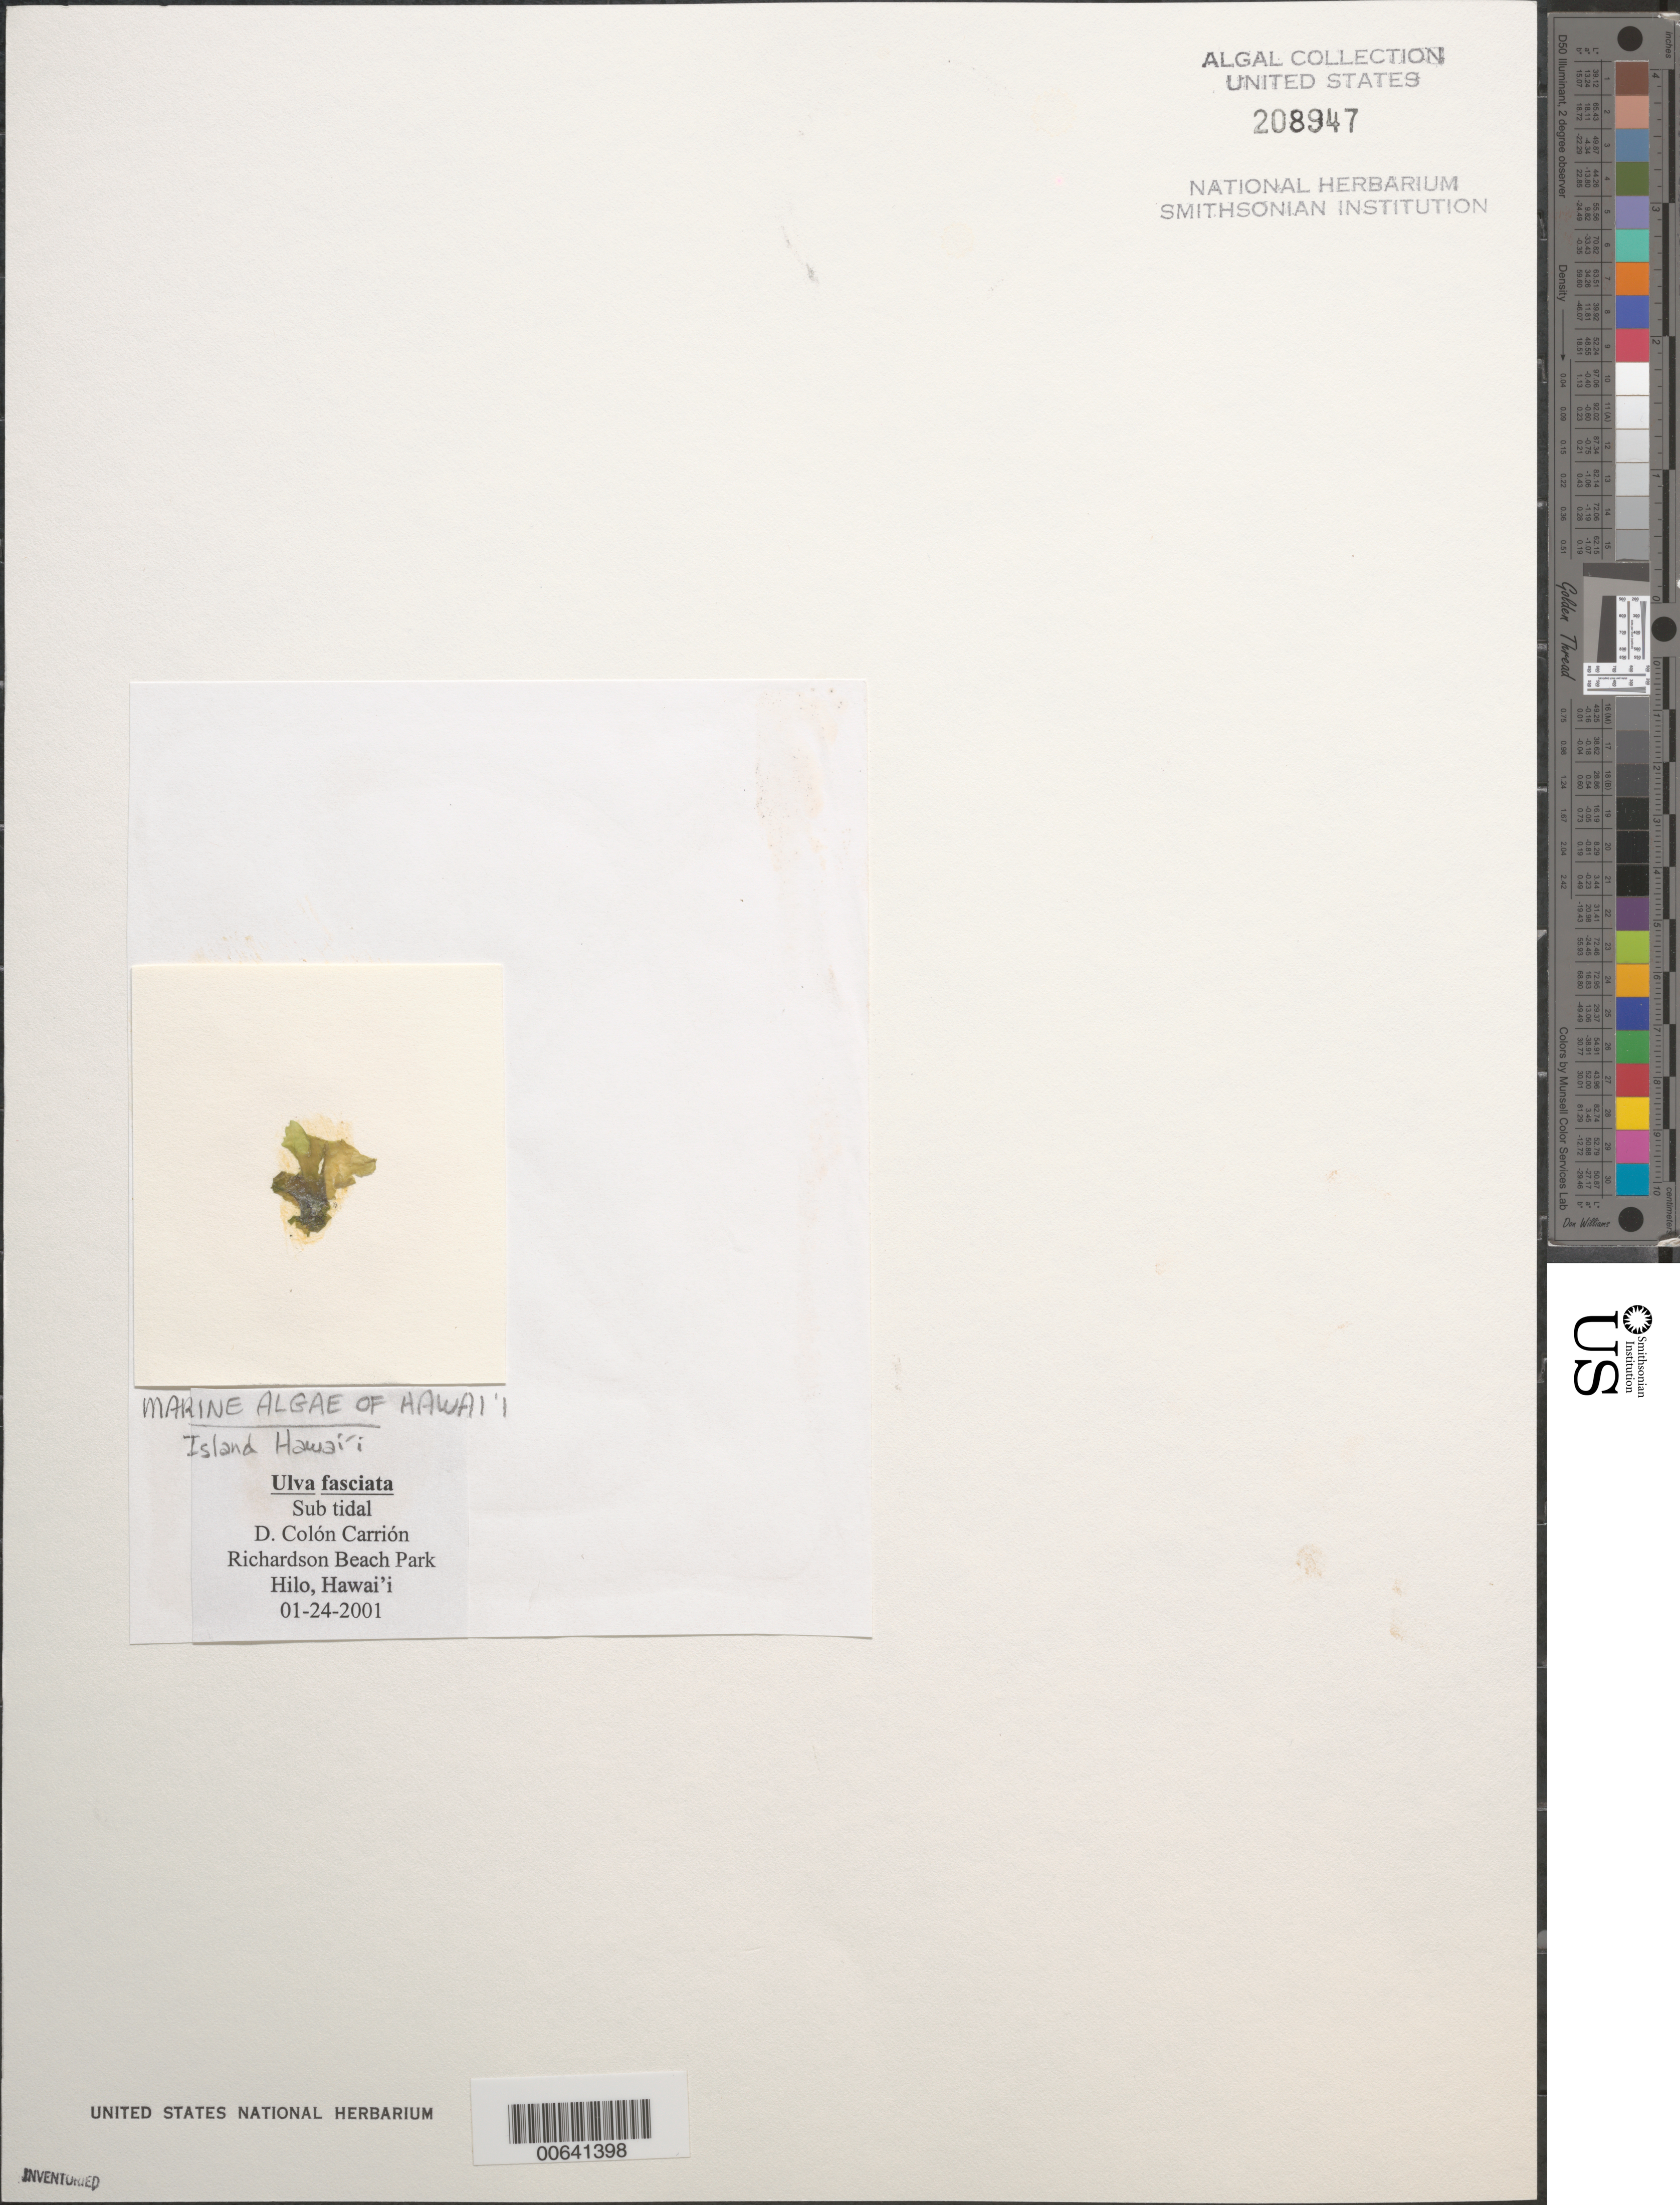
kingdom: Plantae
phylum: Chlorophyta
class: Ulvophyceae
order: Ulvales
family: Ulvaceae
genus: Ulva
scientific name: Ulva lactuca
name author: L.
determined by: Algae name updating Project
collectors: D. Carrion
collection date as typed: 24 Jan 2001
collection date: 2001-01-24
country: United States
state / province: Hawaii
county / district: Hawaii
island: Hawaii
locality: Richardson's Beach Park, Hilo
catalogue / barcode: US 208947